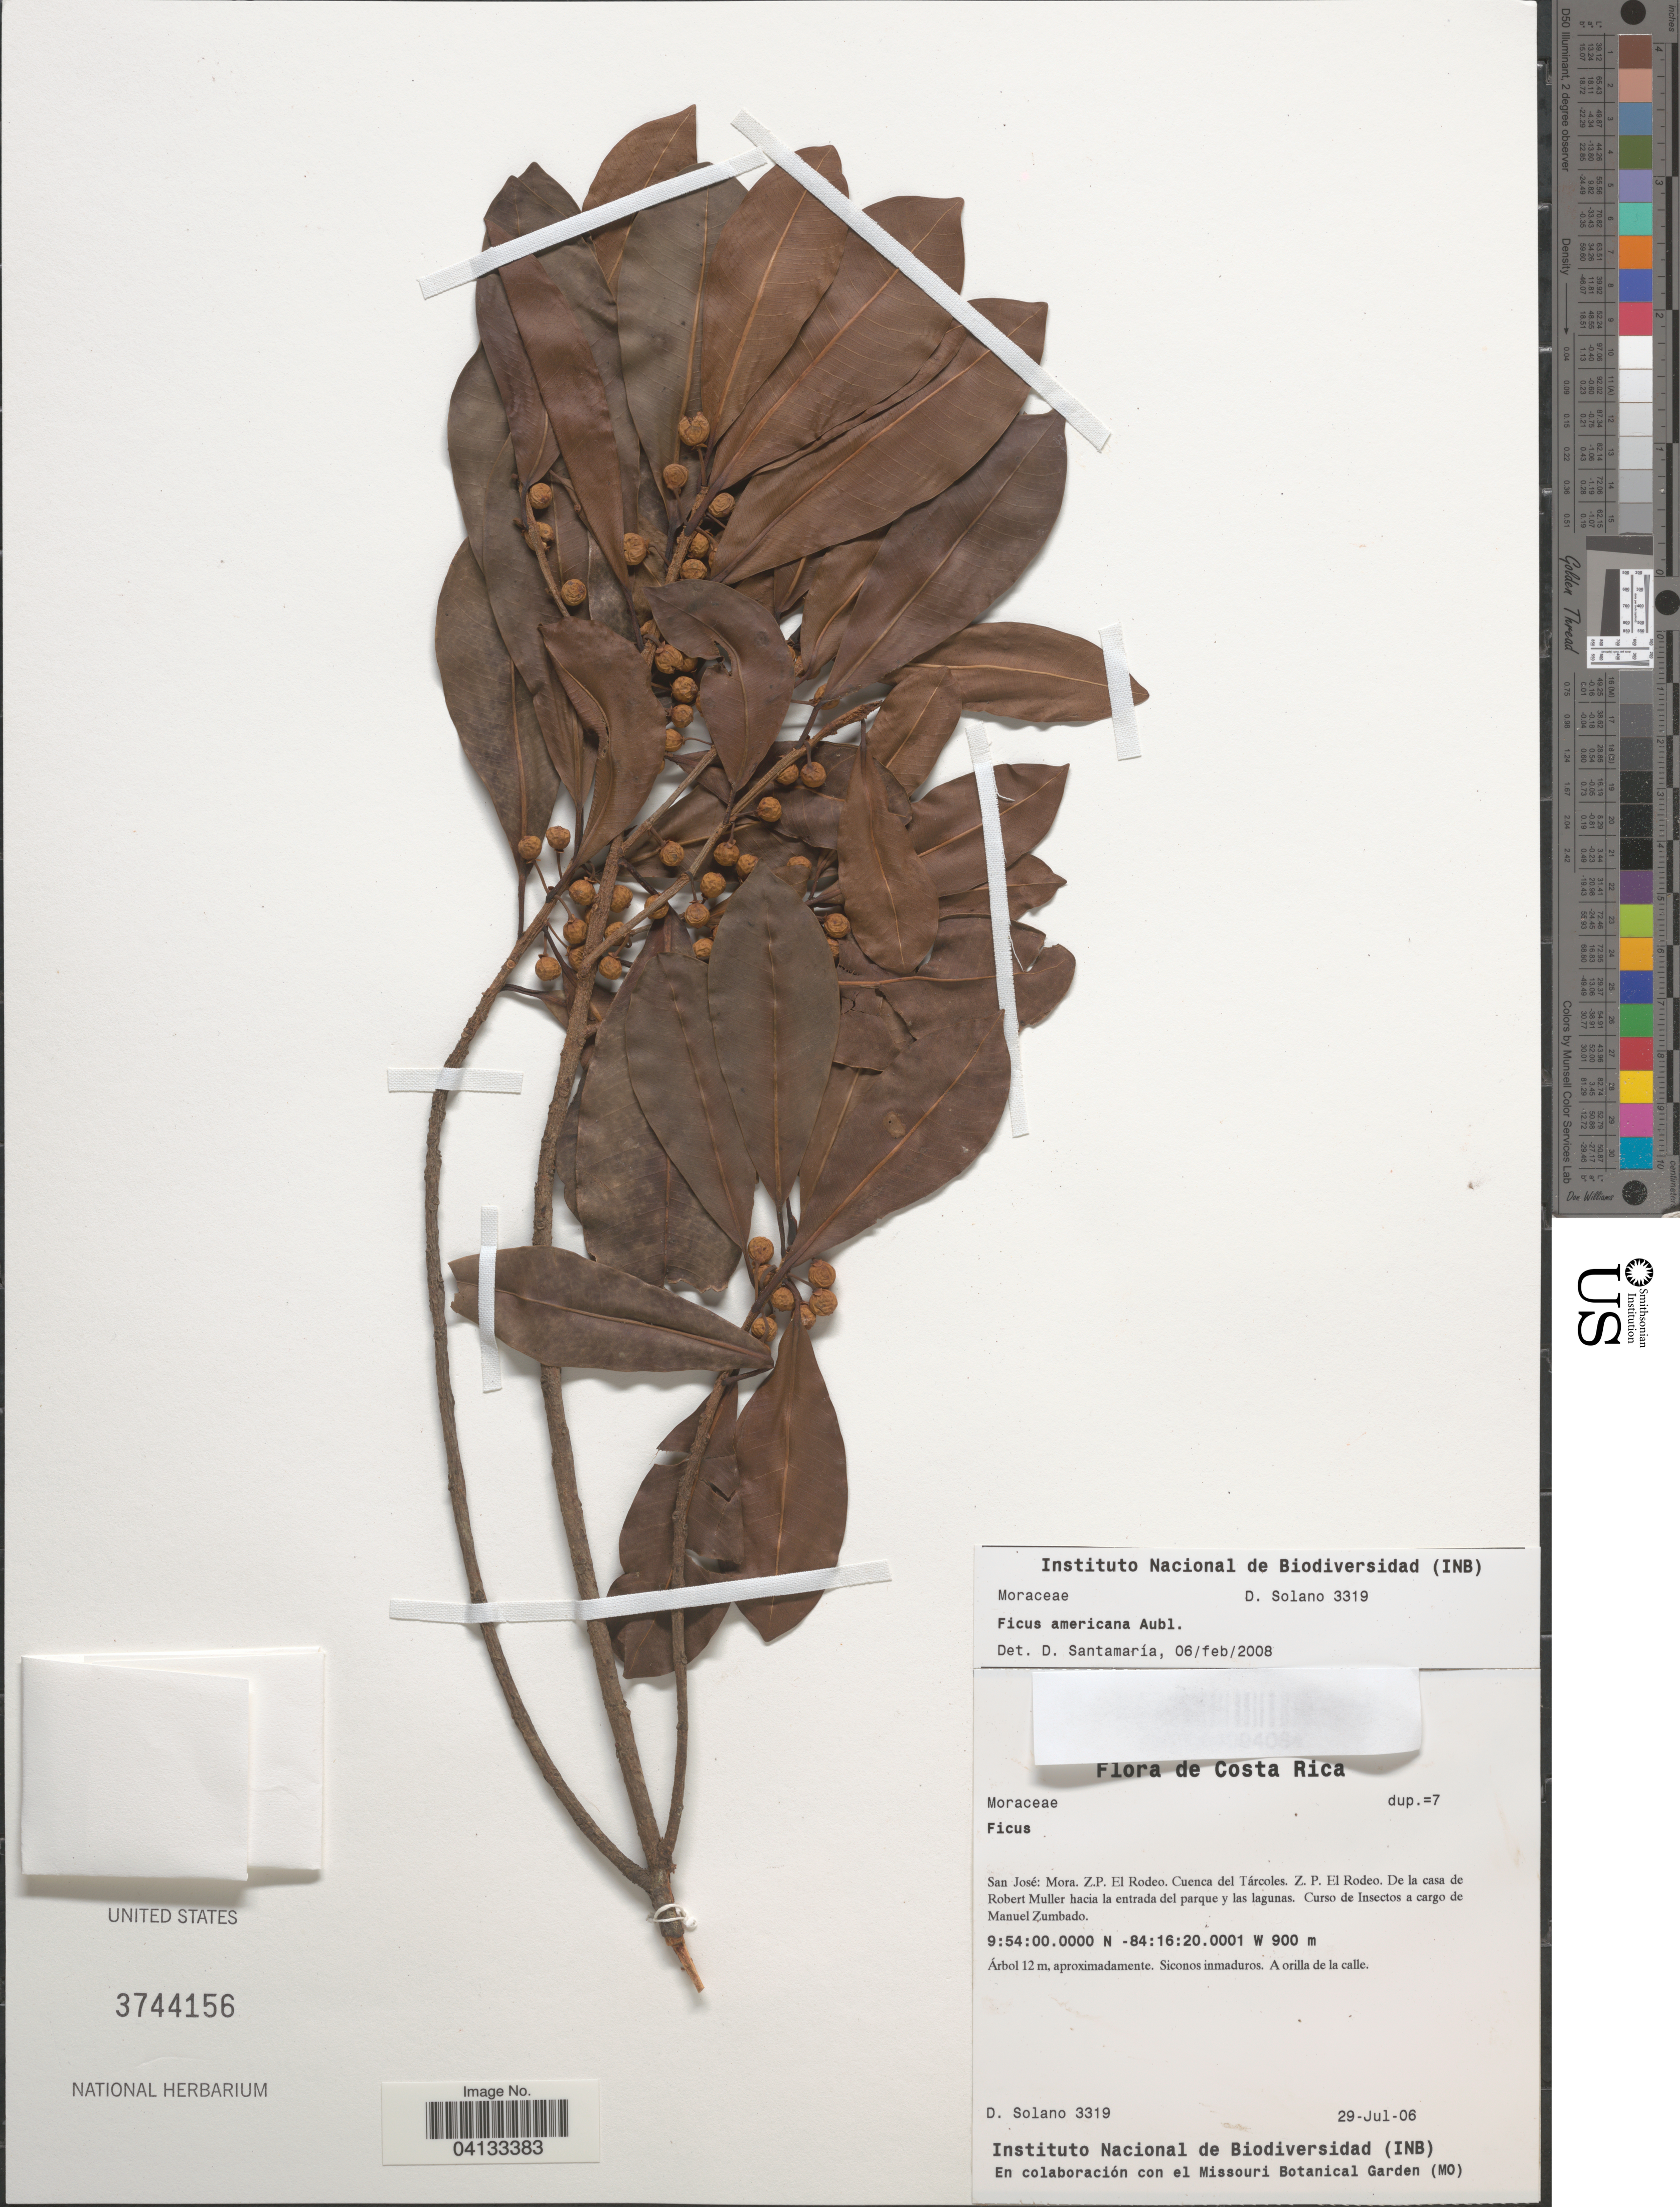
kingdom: Plantae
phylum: Tracheophyta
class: Magnoliopsida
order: Rosales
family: Moraceae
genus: Ficus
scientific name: Ficus americana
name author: Aubl.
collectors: D. Solano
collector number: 3319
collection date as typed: Transcribed d/m/y: 29/7/6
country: Costa Rica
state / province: San José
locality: Mora. Z.P. El Rodeo. Cuenca del Tárcoles. Z. P. El Rodeo. De la casa de Robert Muller hacia la entrada del parque y las lagunas.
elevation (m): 900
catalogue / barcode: US 3744156